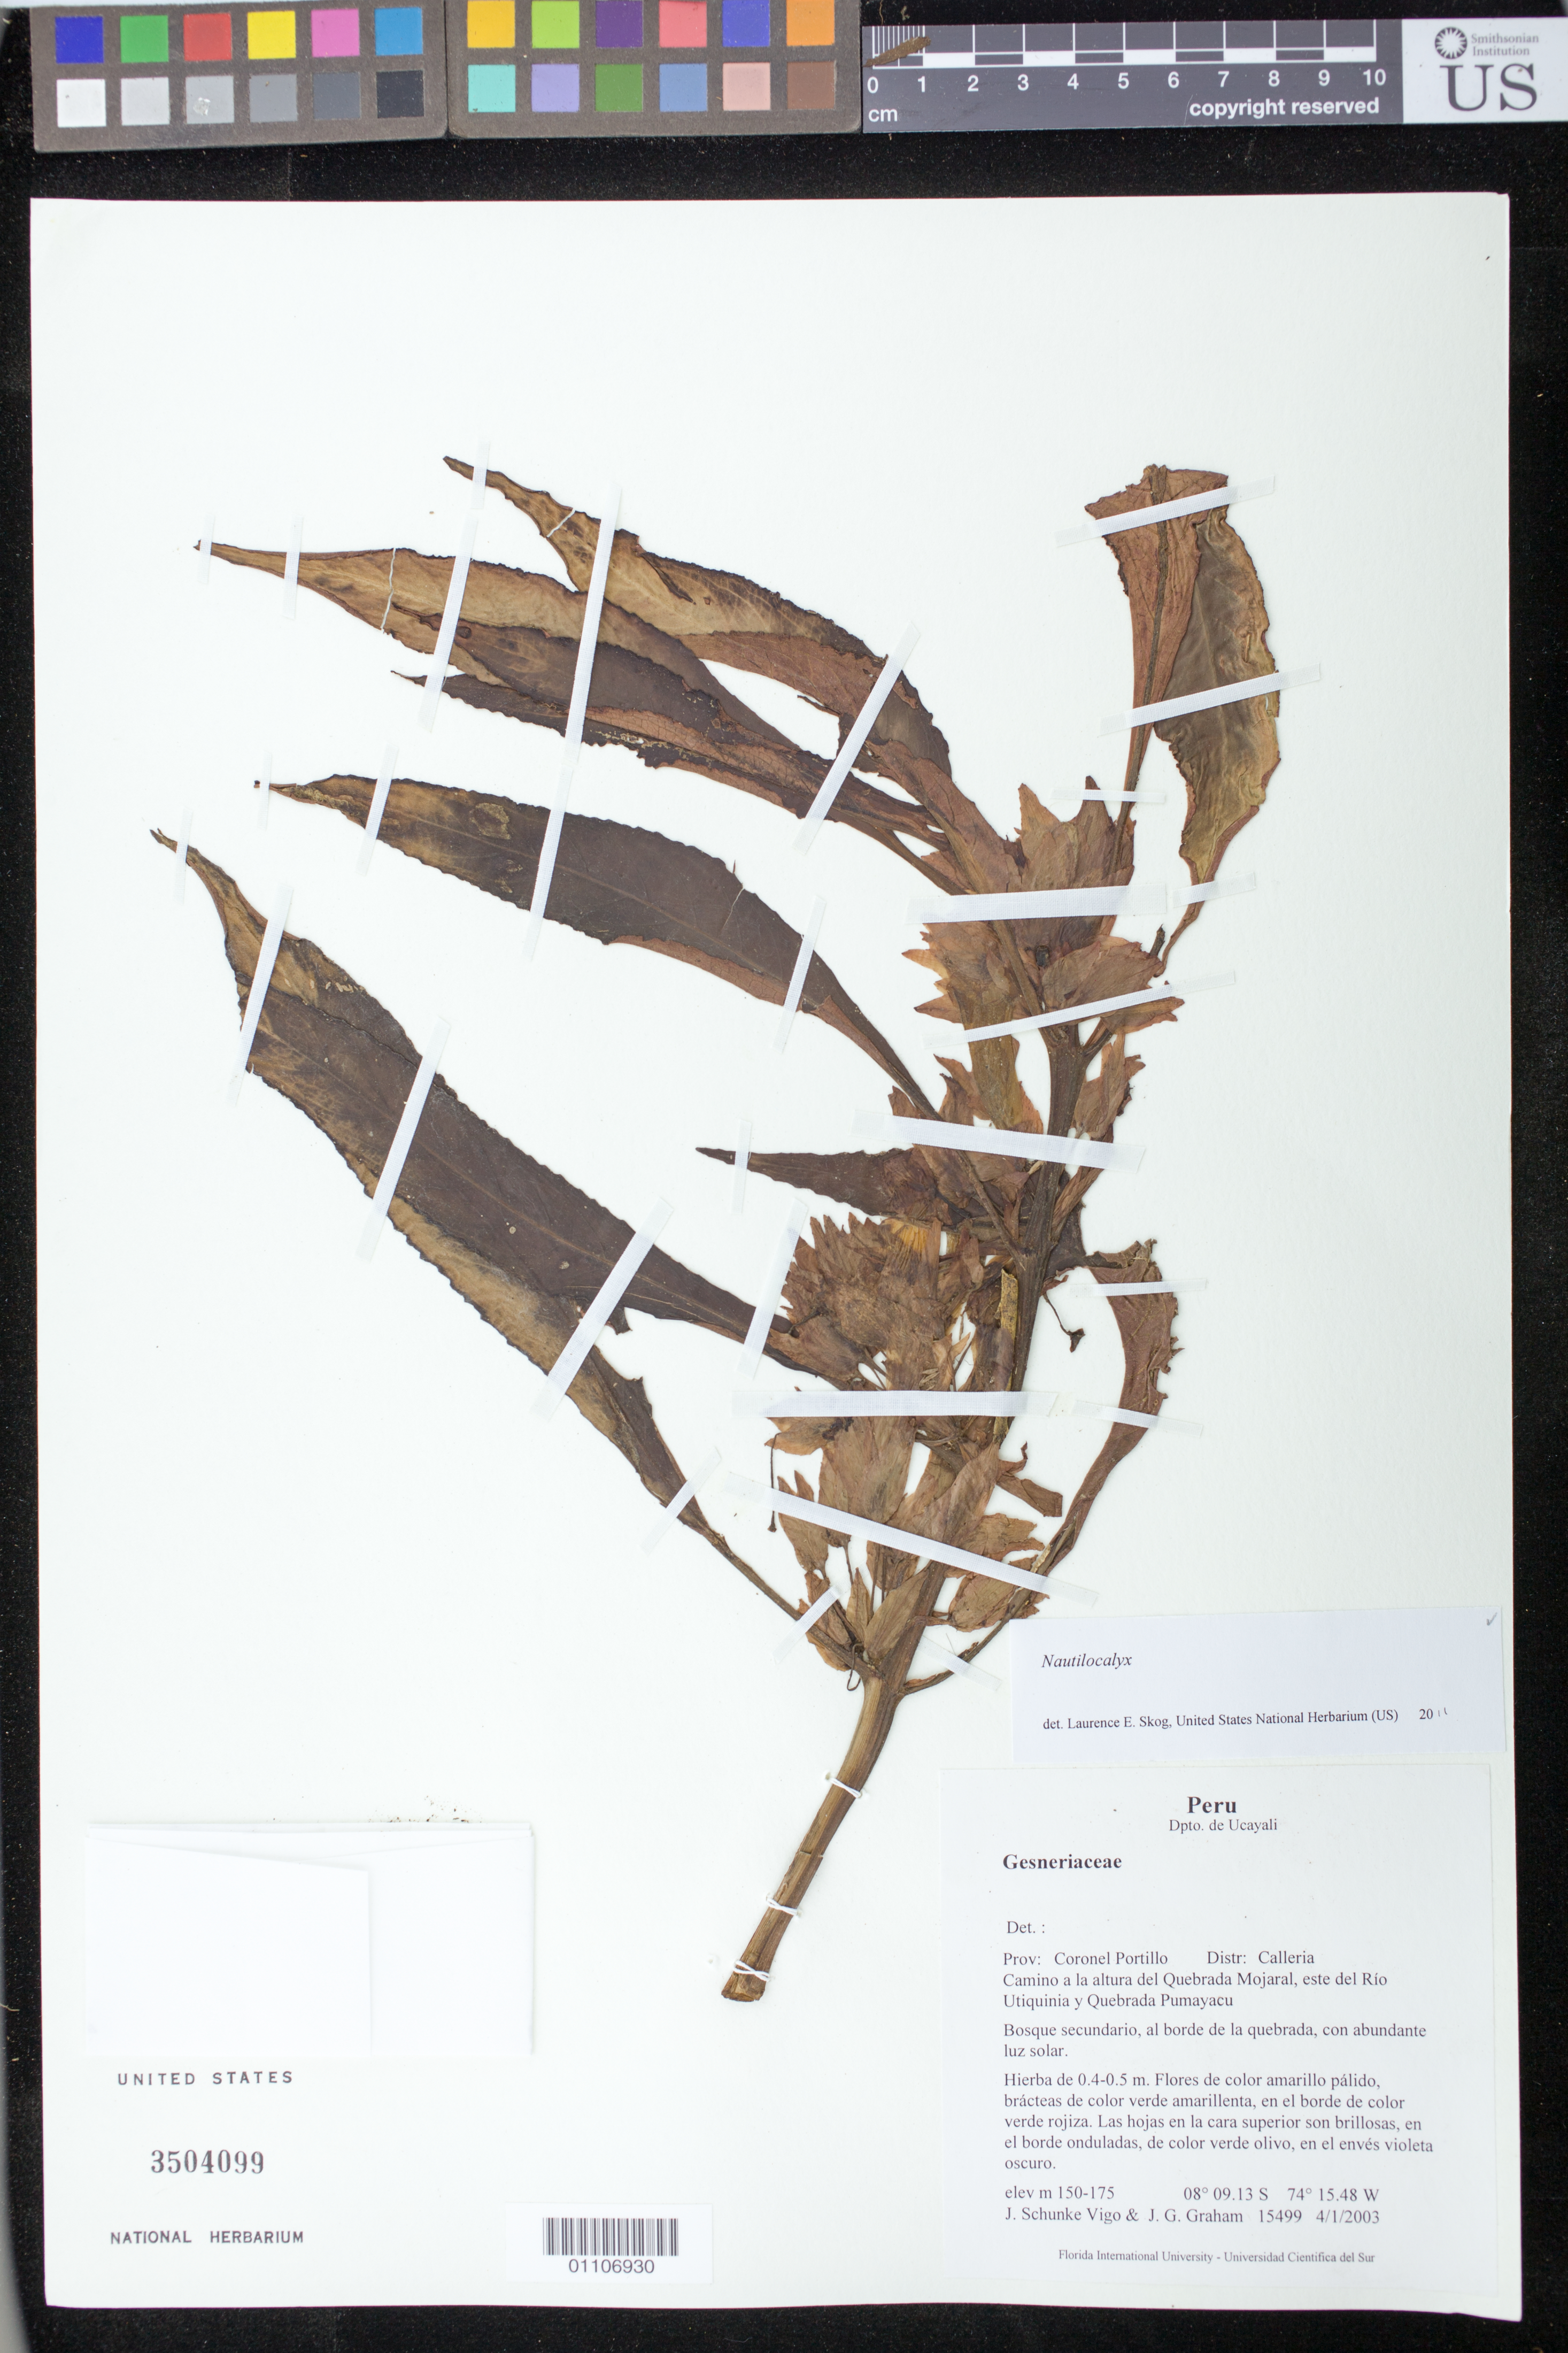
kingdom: Plantae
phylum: Tracheophyta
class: Magnoliopsida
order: Lamiales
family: Gesneriaceae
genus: Nautilocalyx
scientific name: Nautilocalyx sp.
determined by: Skog, Laurence E.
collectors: J. Schunke Vigo & J. G. Graham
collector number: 15499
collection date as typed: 01 Apr 2003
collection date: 2003-04-01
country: Peru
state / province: Ucayali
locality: Coronel Portillo, Distrito Calleria: Camino a la altura del Quebrada Mojaral, este del Rio Utiquinia y Quebrada Pumayacu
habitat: Bosque secundario, al borde de la quebrada, con abundante luz solar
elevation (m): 150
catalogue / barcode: US 3504099